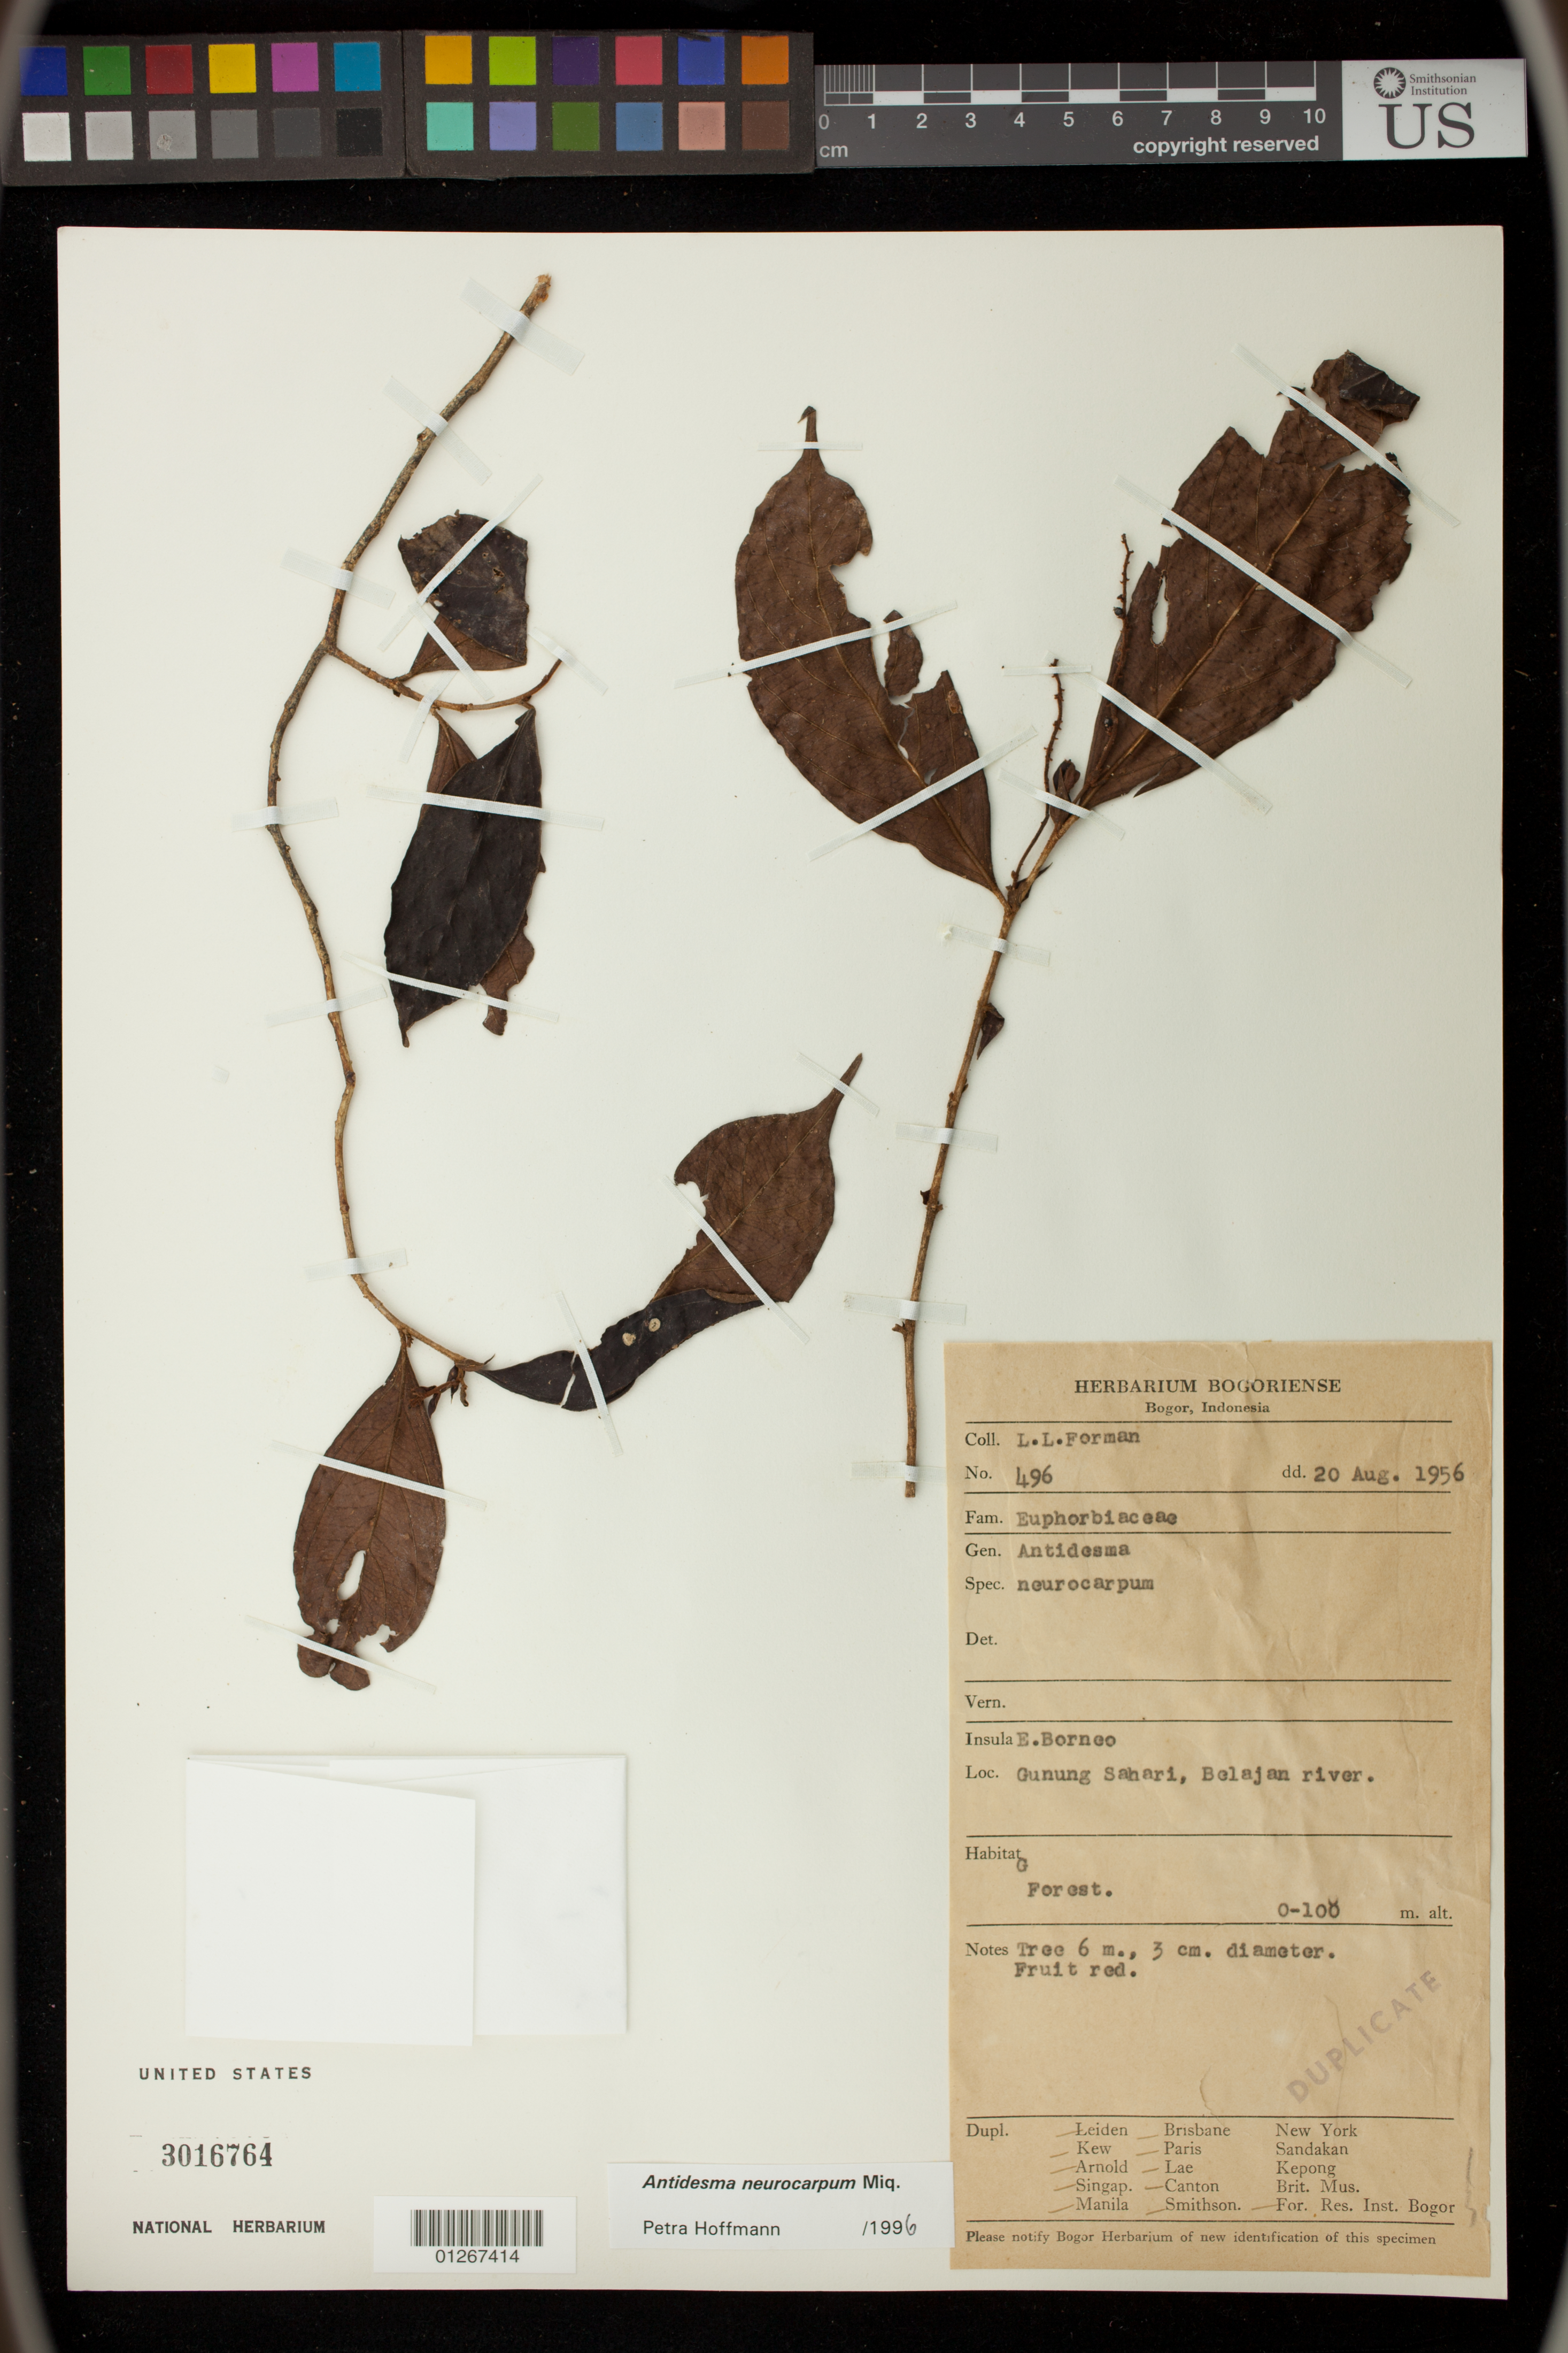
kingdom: Plantae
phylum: Tracheophyta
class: Magnoliopsida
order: Malpighiales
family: Phyllanthaceae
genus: Antidesma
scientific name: Antidesma neurocarpum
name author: Miq.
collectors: L. Forman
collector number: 496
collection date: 1956-08-20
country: Indonesia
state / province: Java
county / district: Jawa Barat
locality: Gunung Sahari, Belajam river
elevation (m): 0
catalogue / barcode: US 3016764